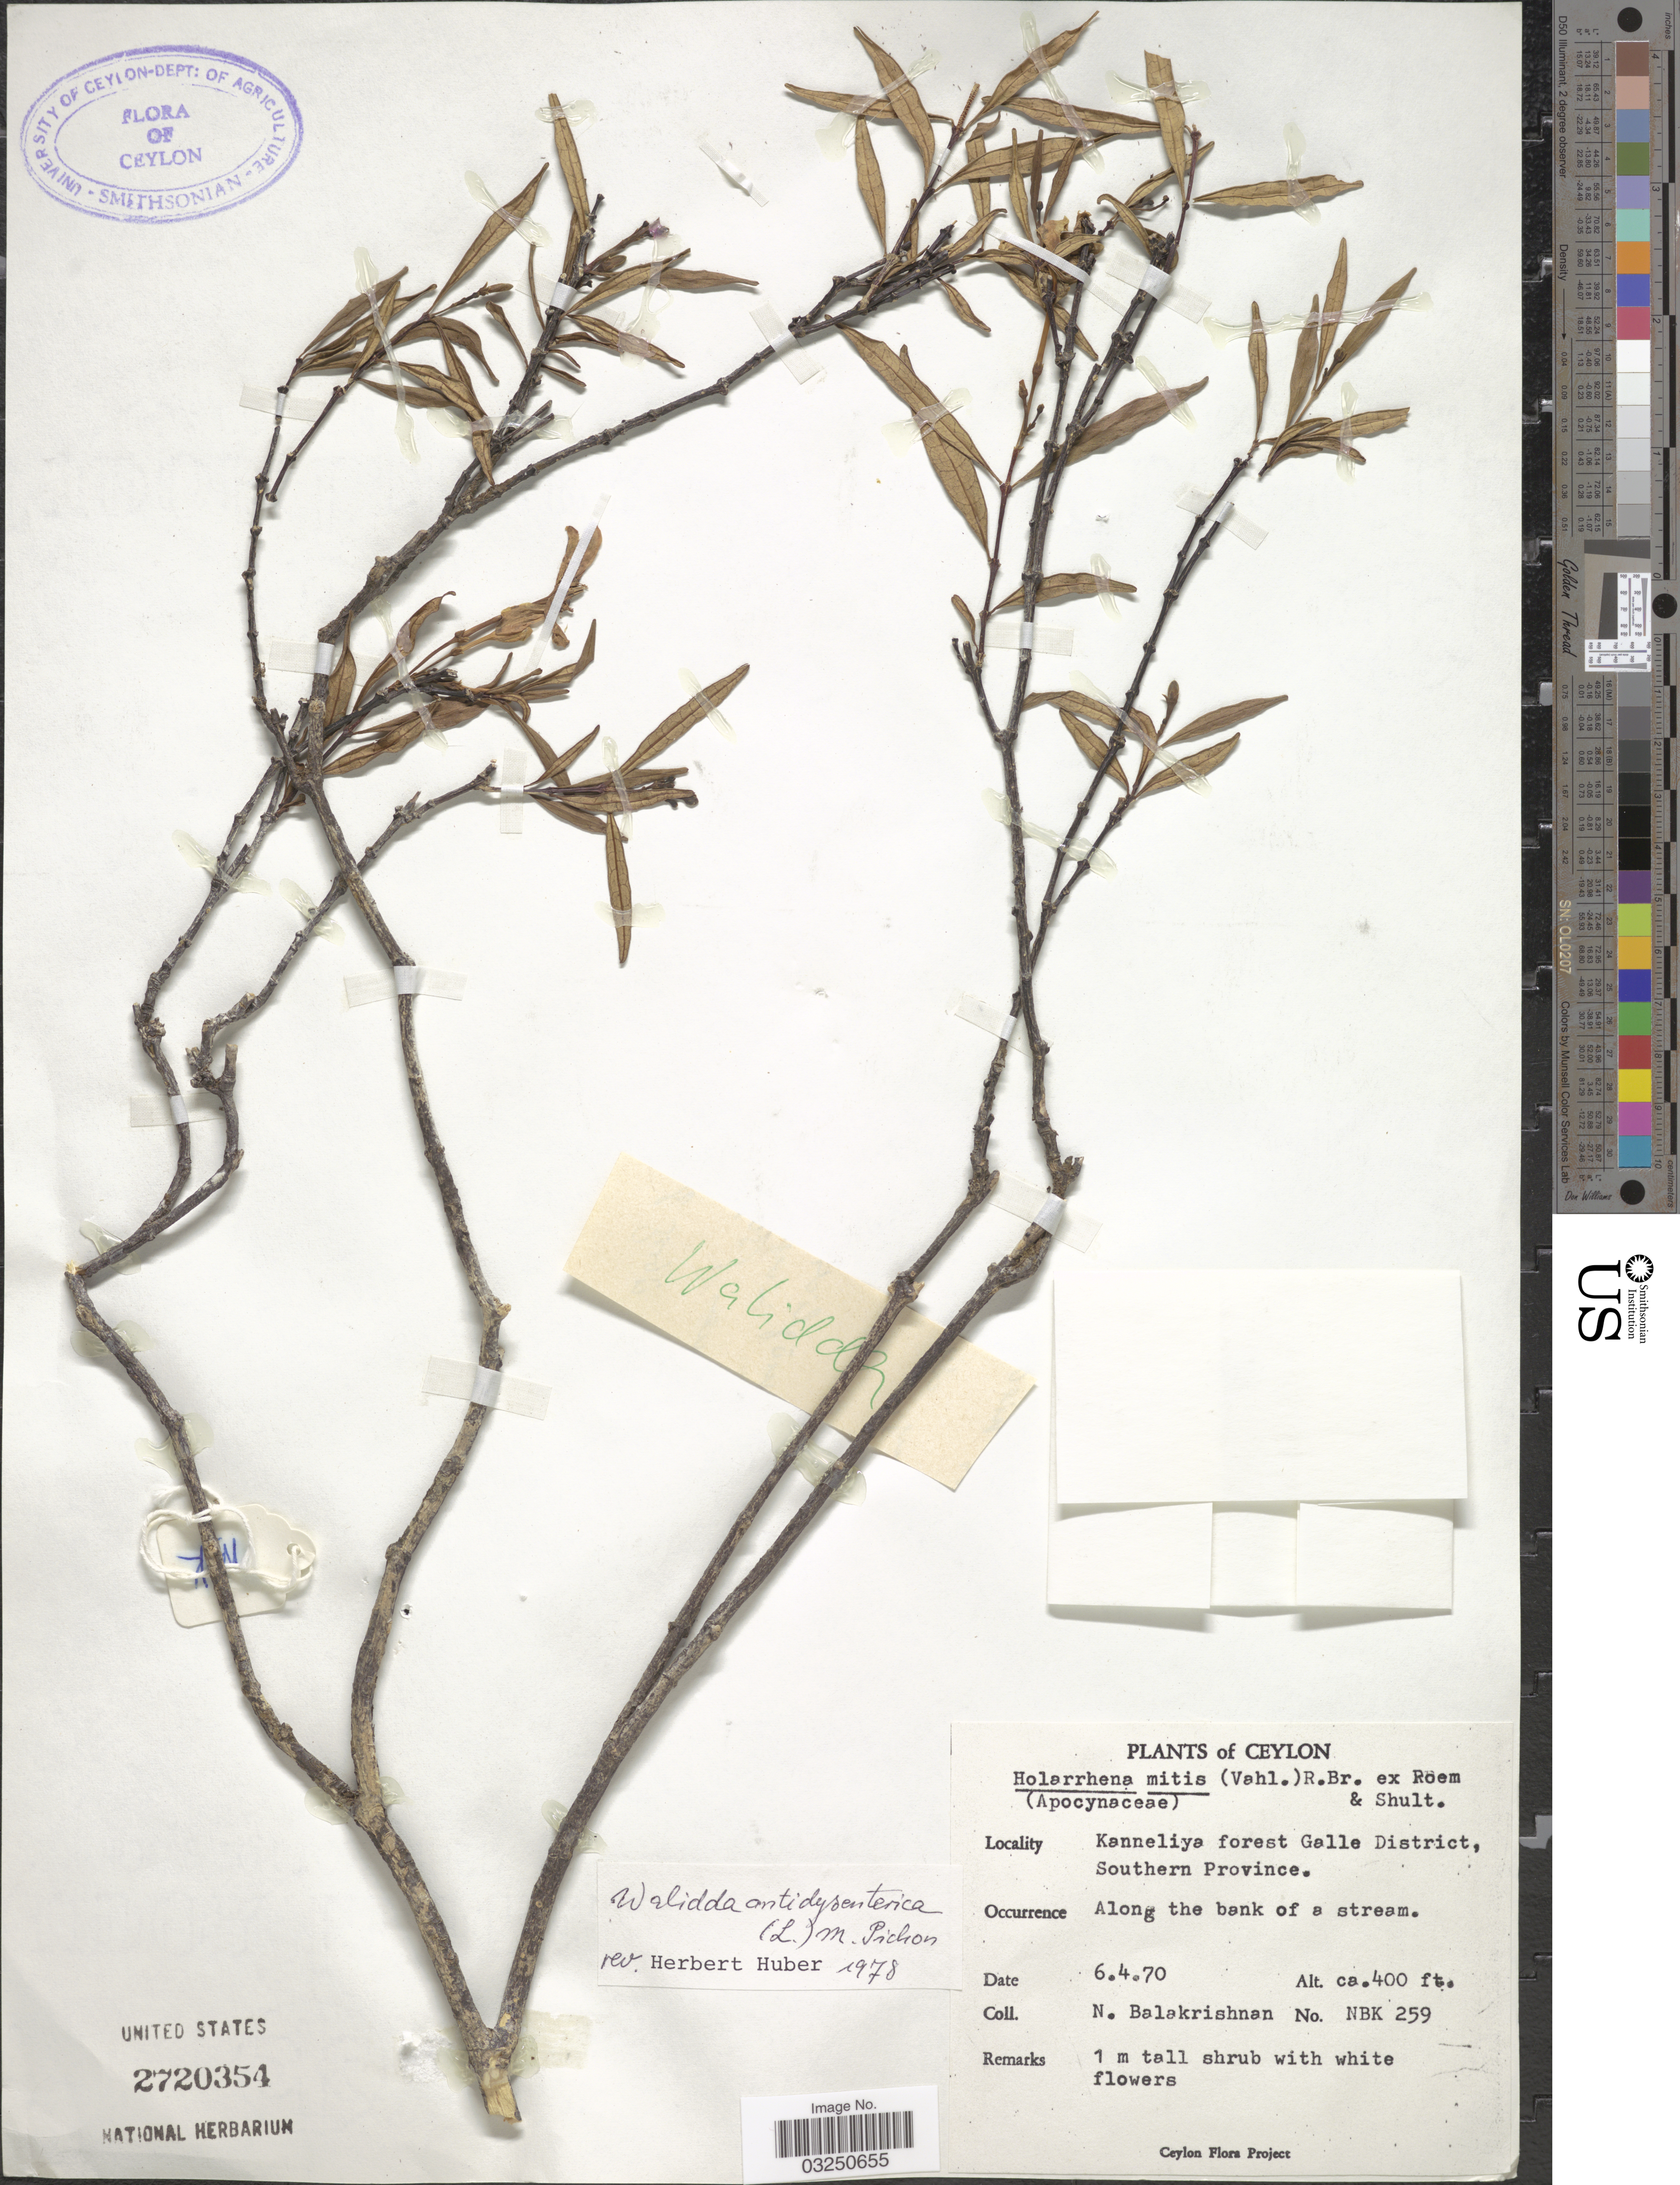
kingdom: Plantae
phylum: Tracheophyta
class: Magnoliopsida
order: Gentianales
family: Apocynaceae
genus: Wrightia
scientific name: Wrightia antidysenterica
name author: (L.) R. Br.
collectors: N. Balakrishnan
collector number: NBK 259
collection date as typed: Transcribed d/m/y: 6/4/70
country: Sri Lanka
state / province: Southern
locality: Ceylon. Kanneliya forest Galle District.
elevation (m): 122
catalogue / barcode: US 2720354